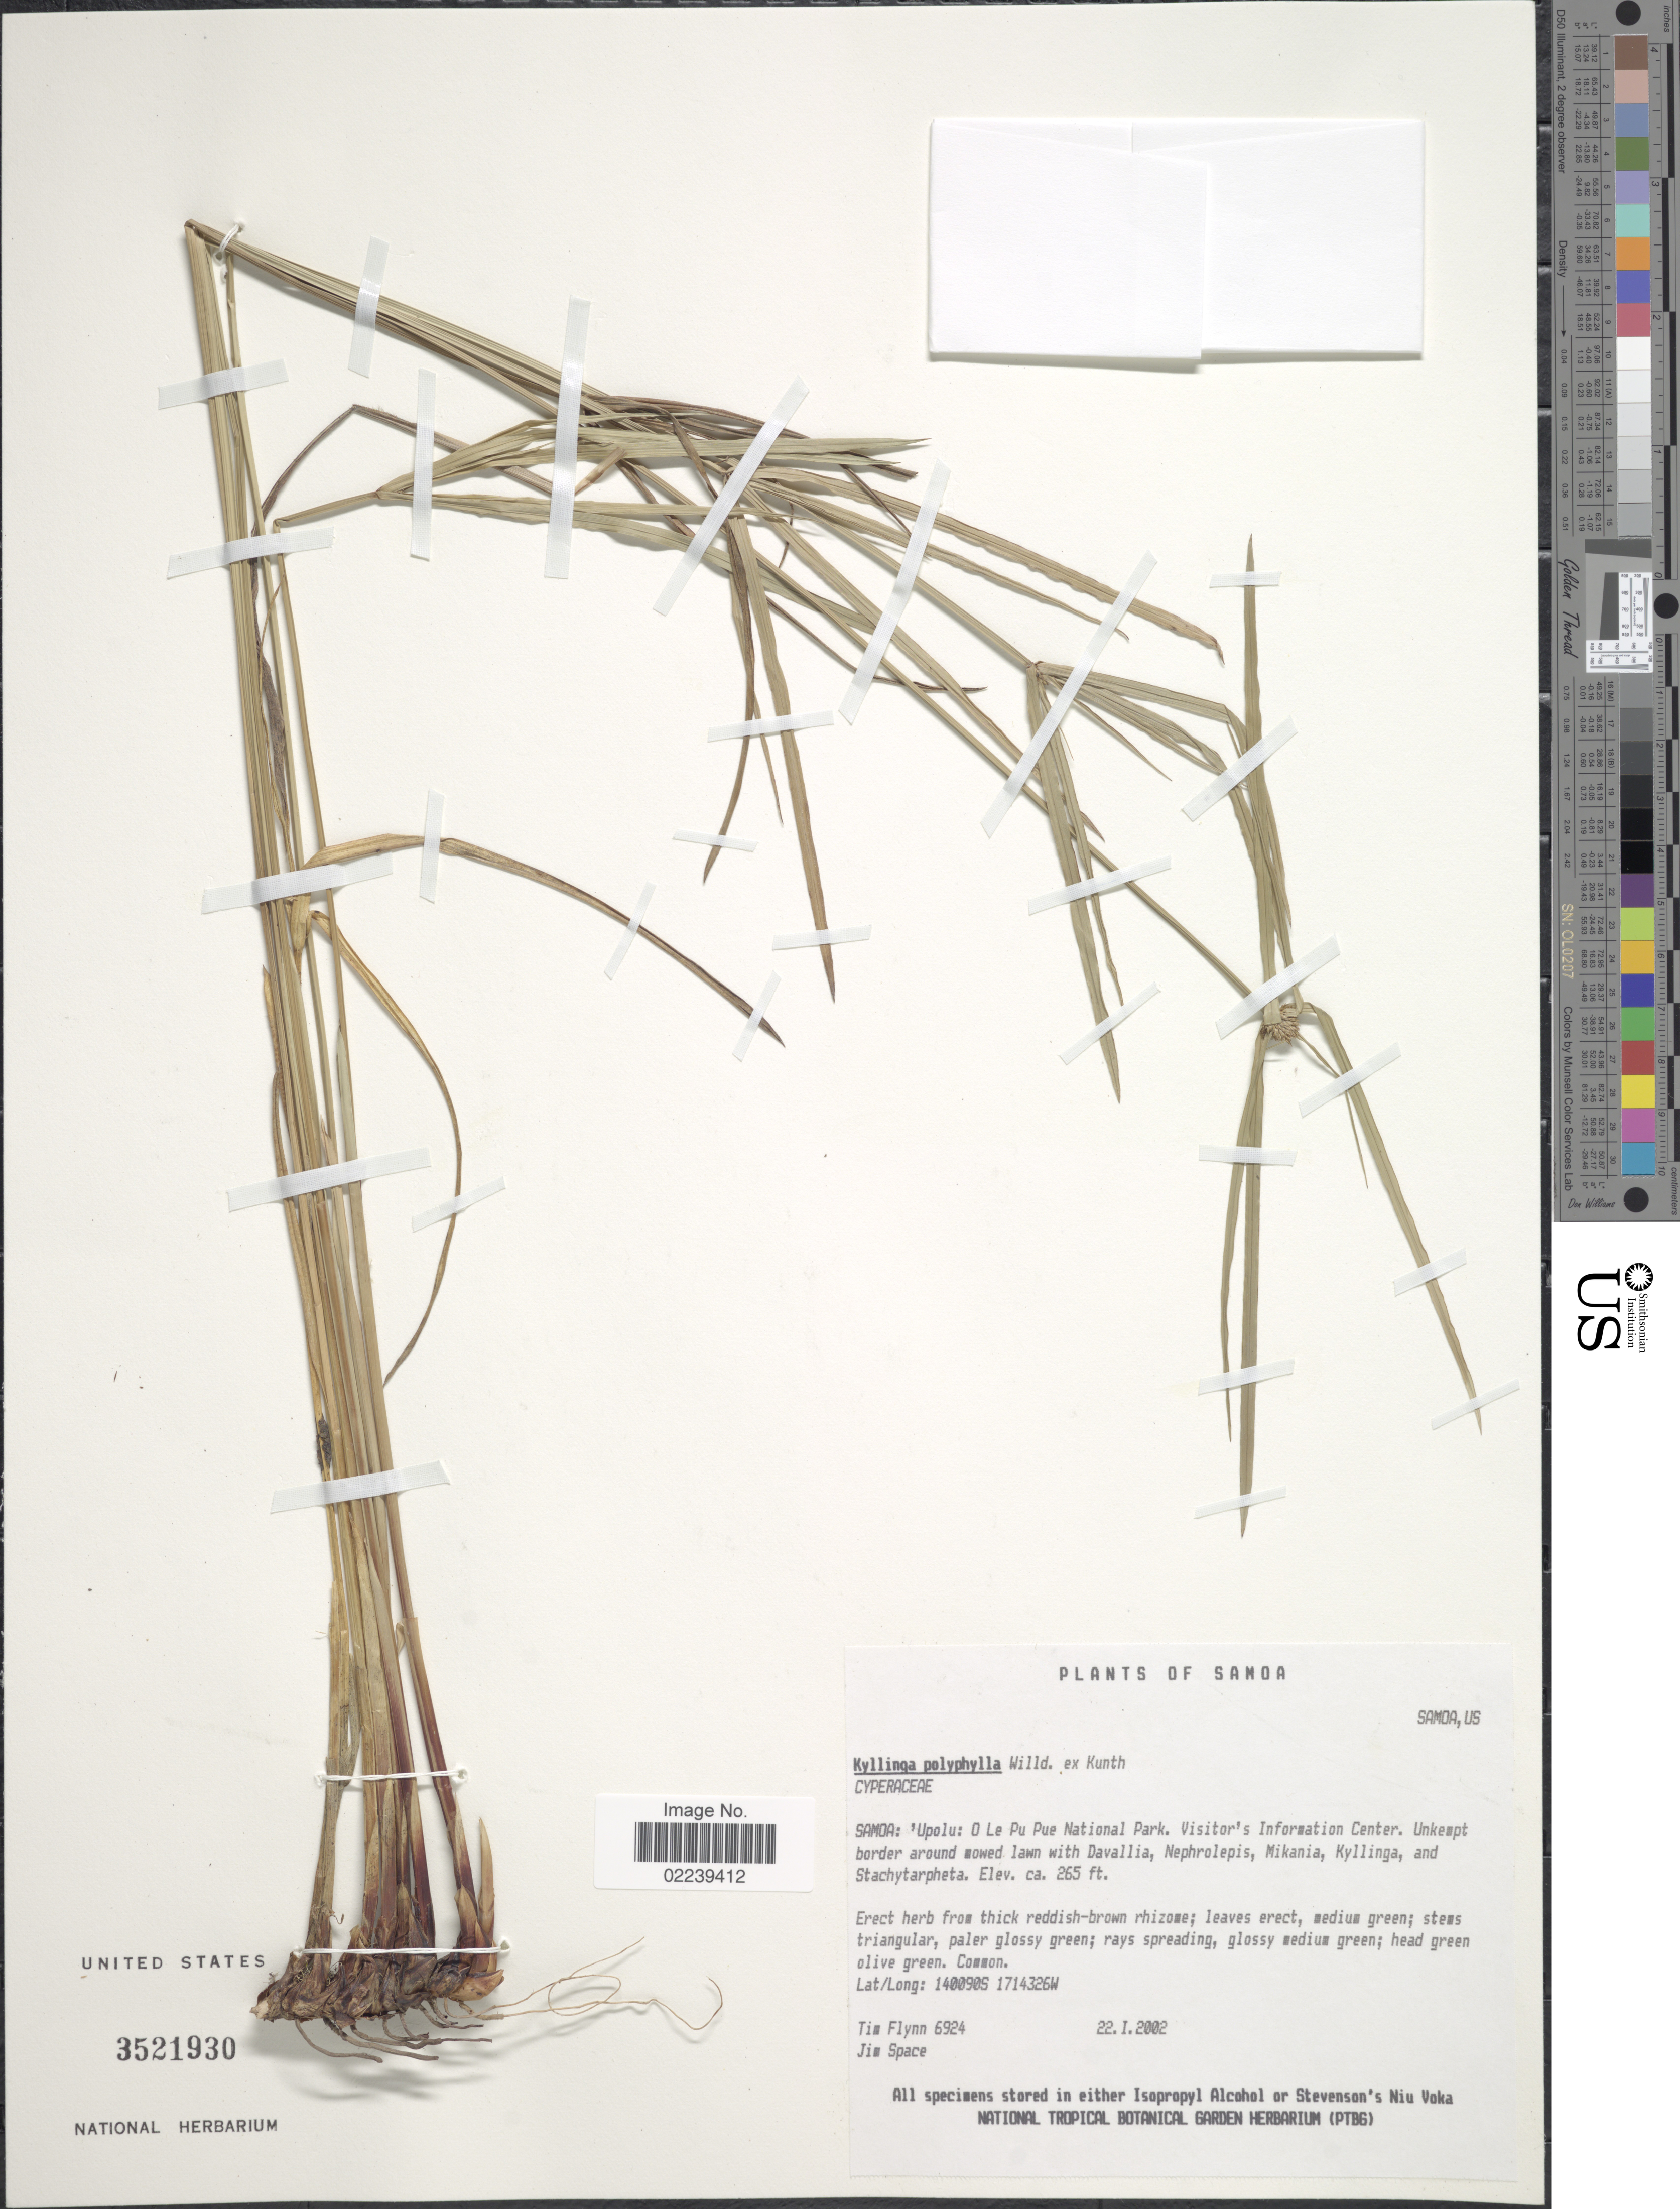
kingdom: Plantae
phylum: Tracheophyta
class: Liliopsida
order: Poales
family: Cyperaceae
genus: Cyperus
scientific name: Cyperus aromaticus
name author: (Ridl.) Mattf. & Kük.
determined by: Strong, M. T., (US), Smithsonian Institution - National Museum of Natural History (UNITED STATES)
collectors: T. Flynn & J. Space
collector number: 6924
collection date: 2002-01-22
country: Samoa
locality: Samoa: 'Upolu: O Le Pu Pue National Park. Visitor's Information Center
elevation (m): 81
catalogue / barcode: US 3521930